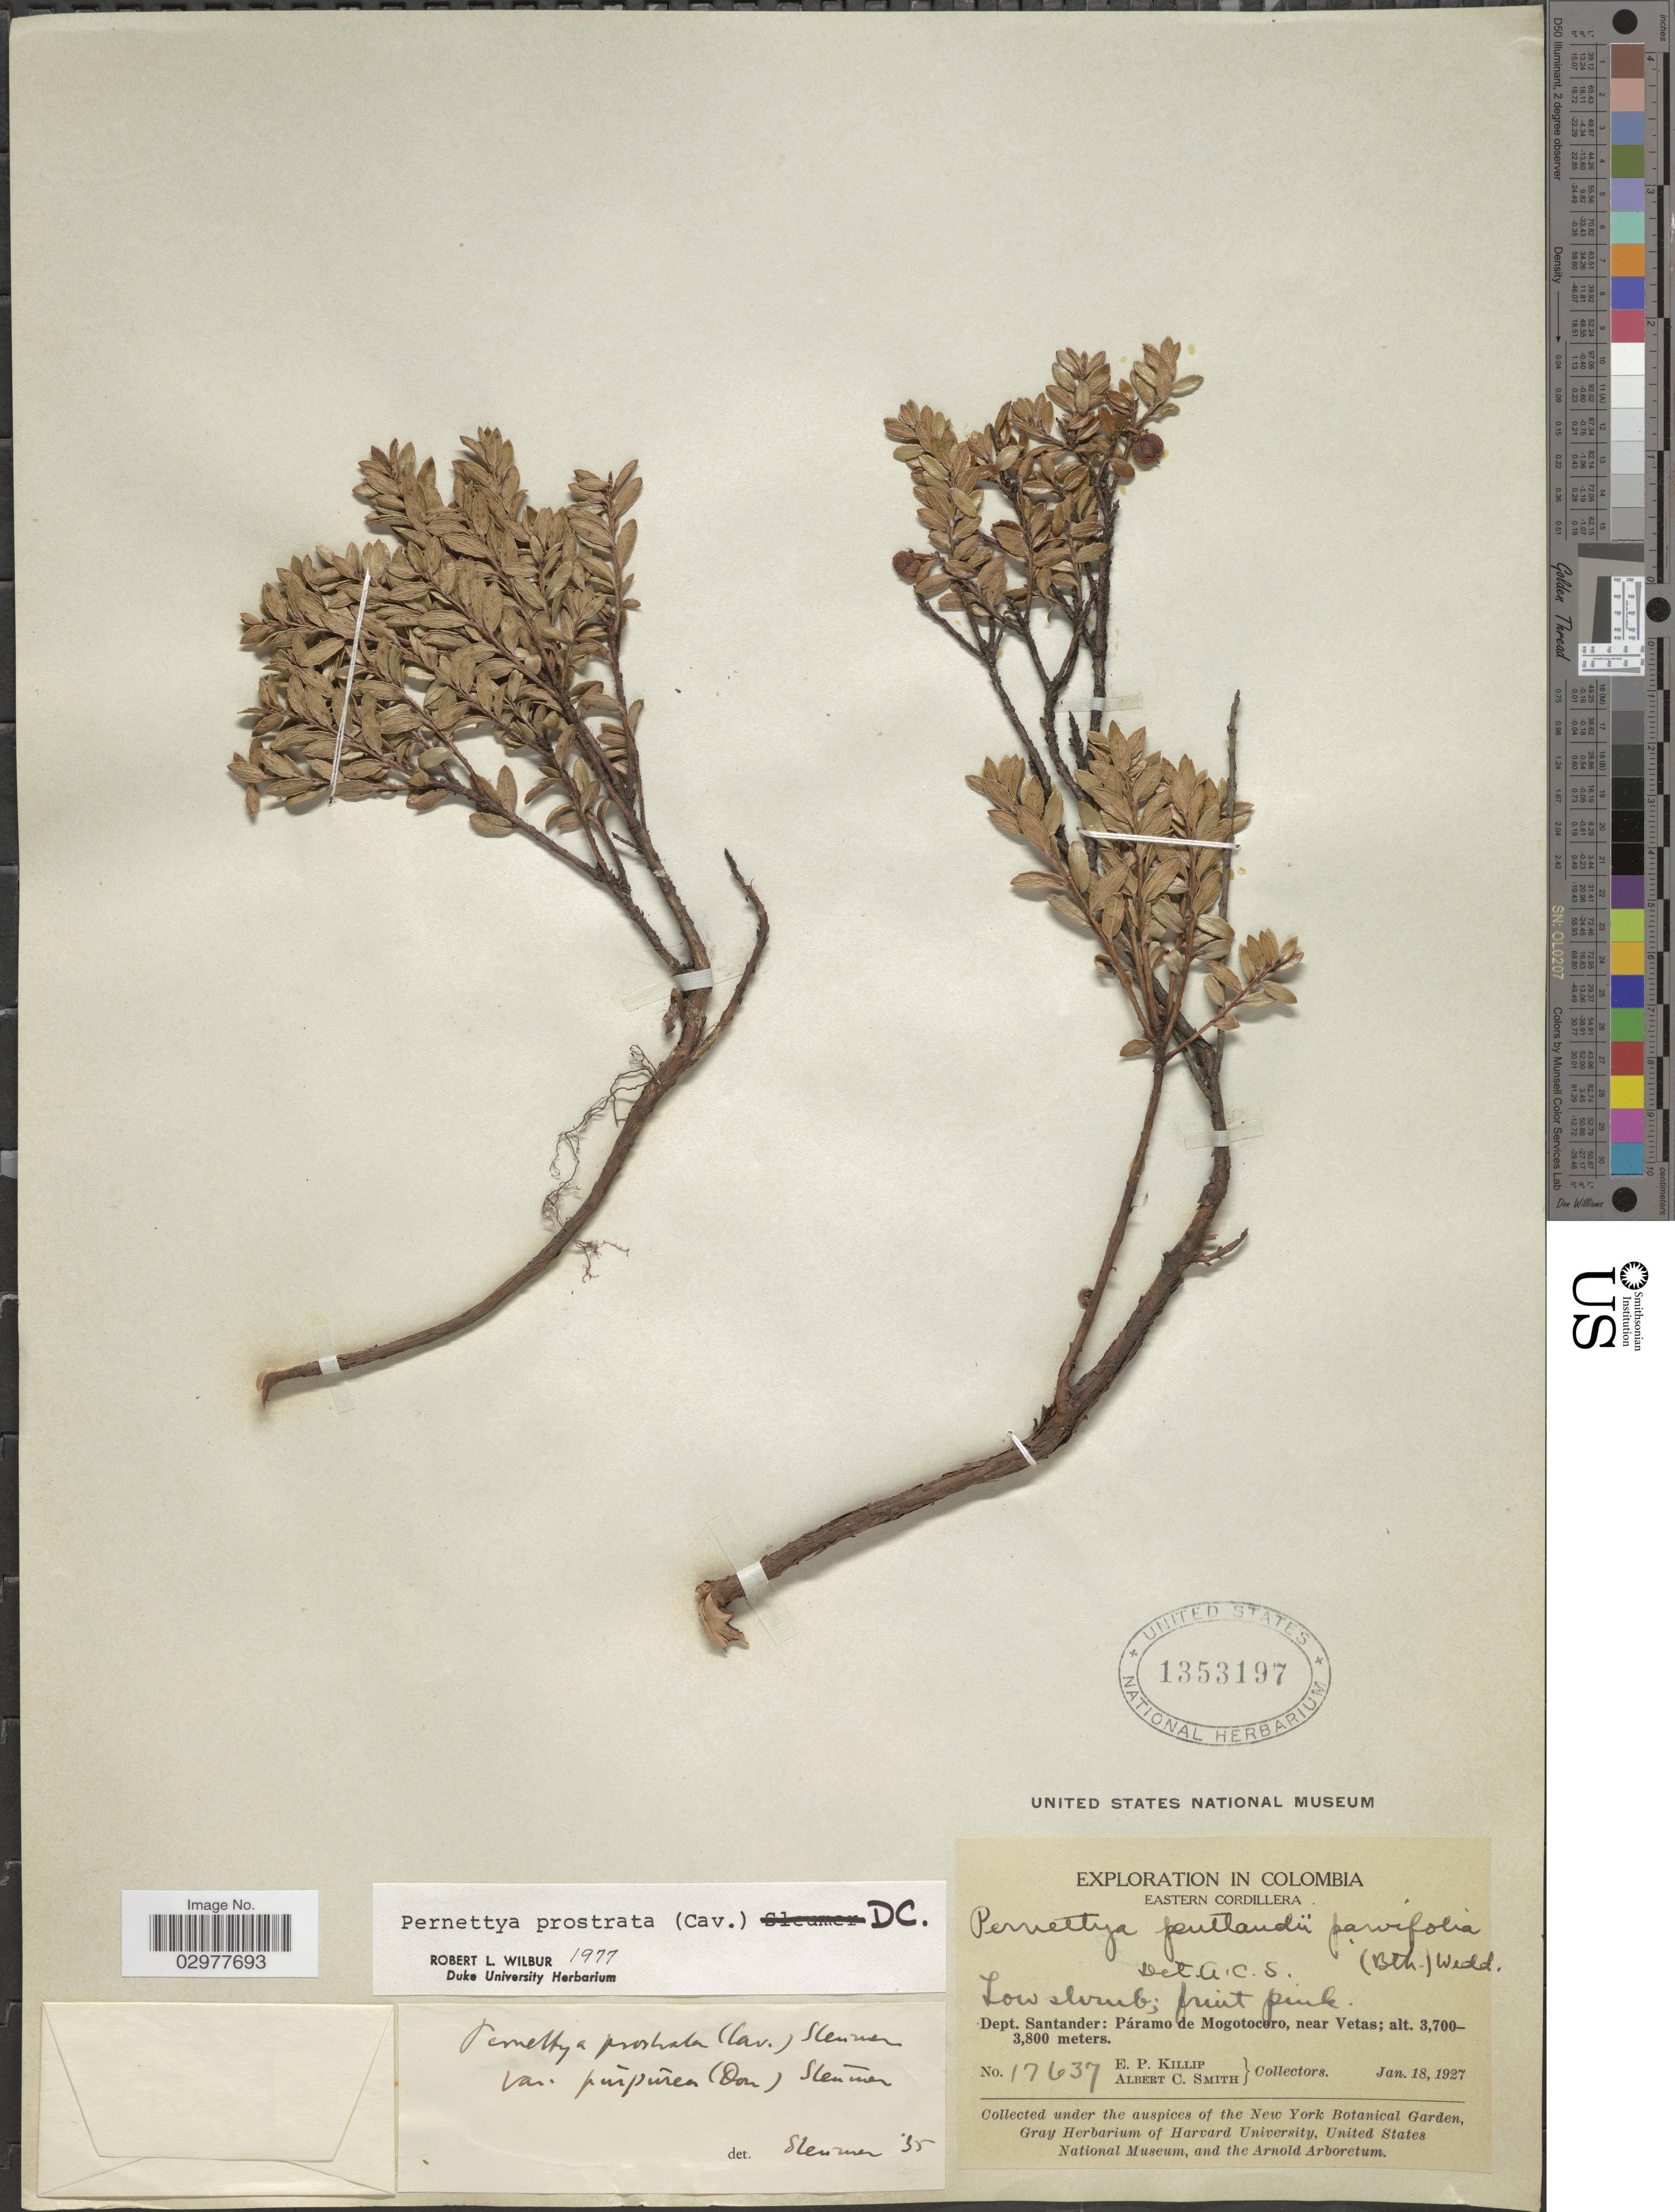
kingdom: Plantae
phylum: Tracheophyta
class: Magnoliopsida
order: Ericales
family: Ericaceae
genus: Pernettya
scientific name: Pernettya prostrata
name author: (Cav.) DC.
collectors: E. P. Killip & A. C. Smith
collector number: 17637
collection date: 1927-01-18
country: Colombia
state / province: Santander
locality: Eastern Cordillera, Dept. Santander: Páramo de Mogotocero, near Vetas.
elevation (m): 3700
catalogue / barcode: US 1353197